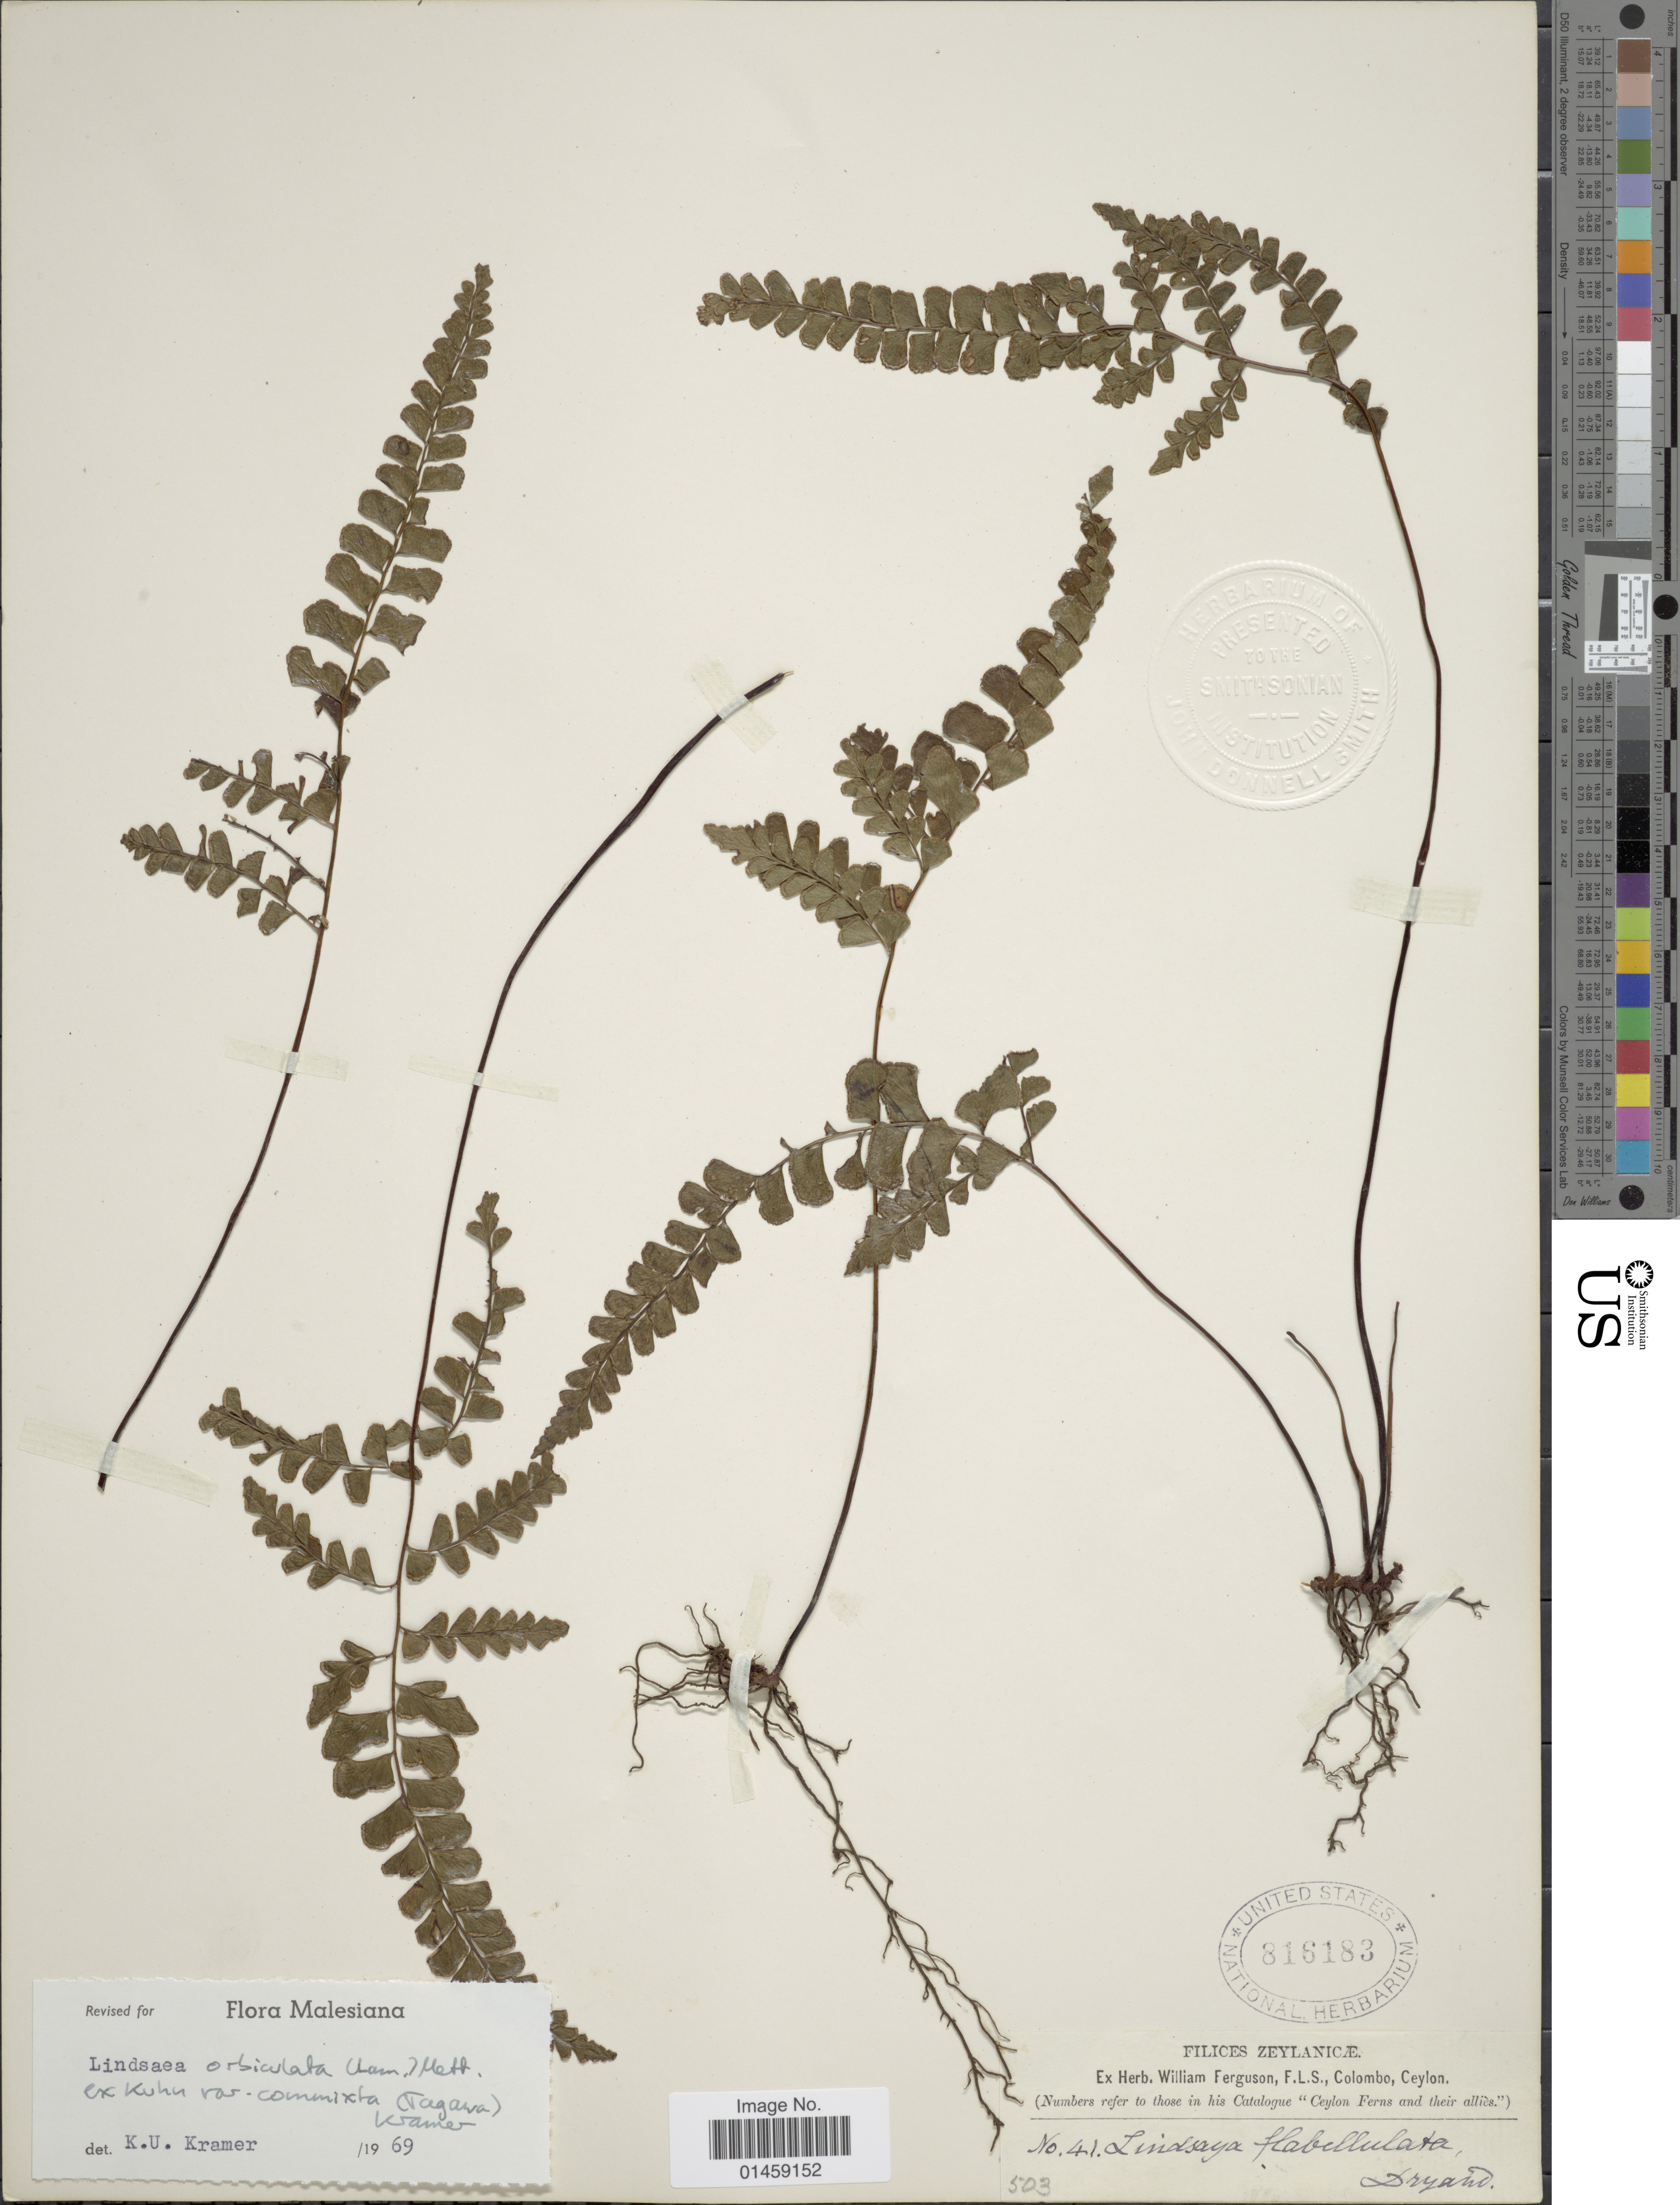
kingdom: Plantae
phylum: Tracheophyta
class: Polypodiopsida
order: Polypodiales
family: Lindsaeaceae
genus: Lindsaea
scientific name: Lindsaea orbiculata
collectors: ex herb. W. Ferguson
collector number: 41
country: Sri Lanka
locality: Filices Zeylanicae. F.L.S., Colombo, Ceylon.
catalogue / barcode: US 816183